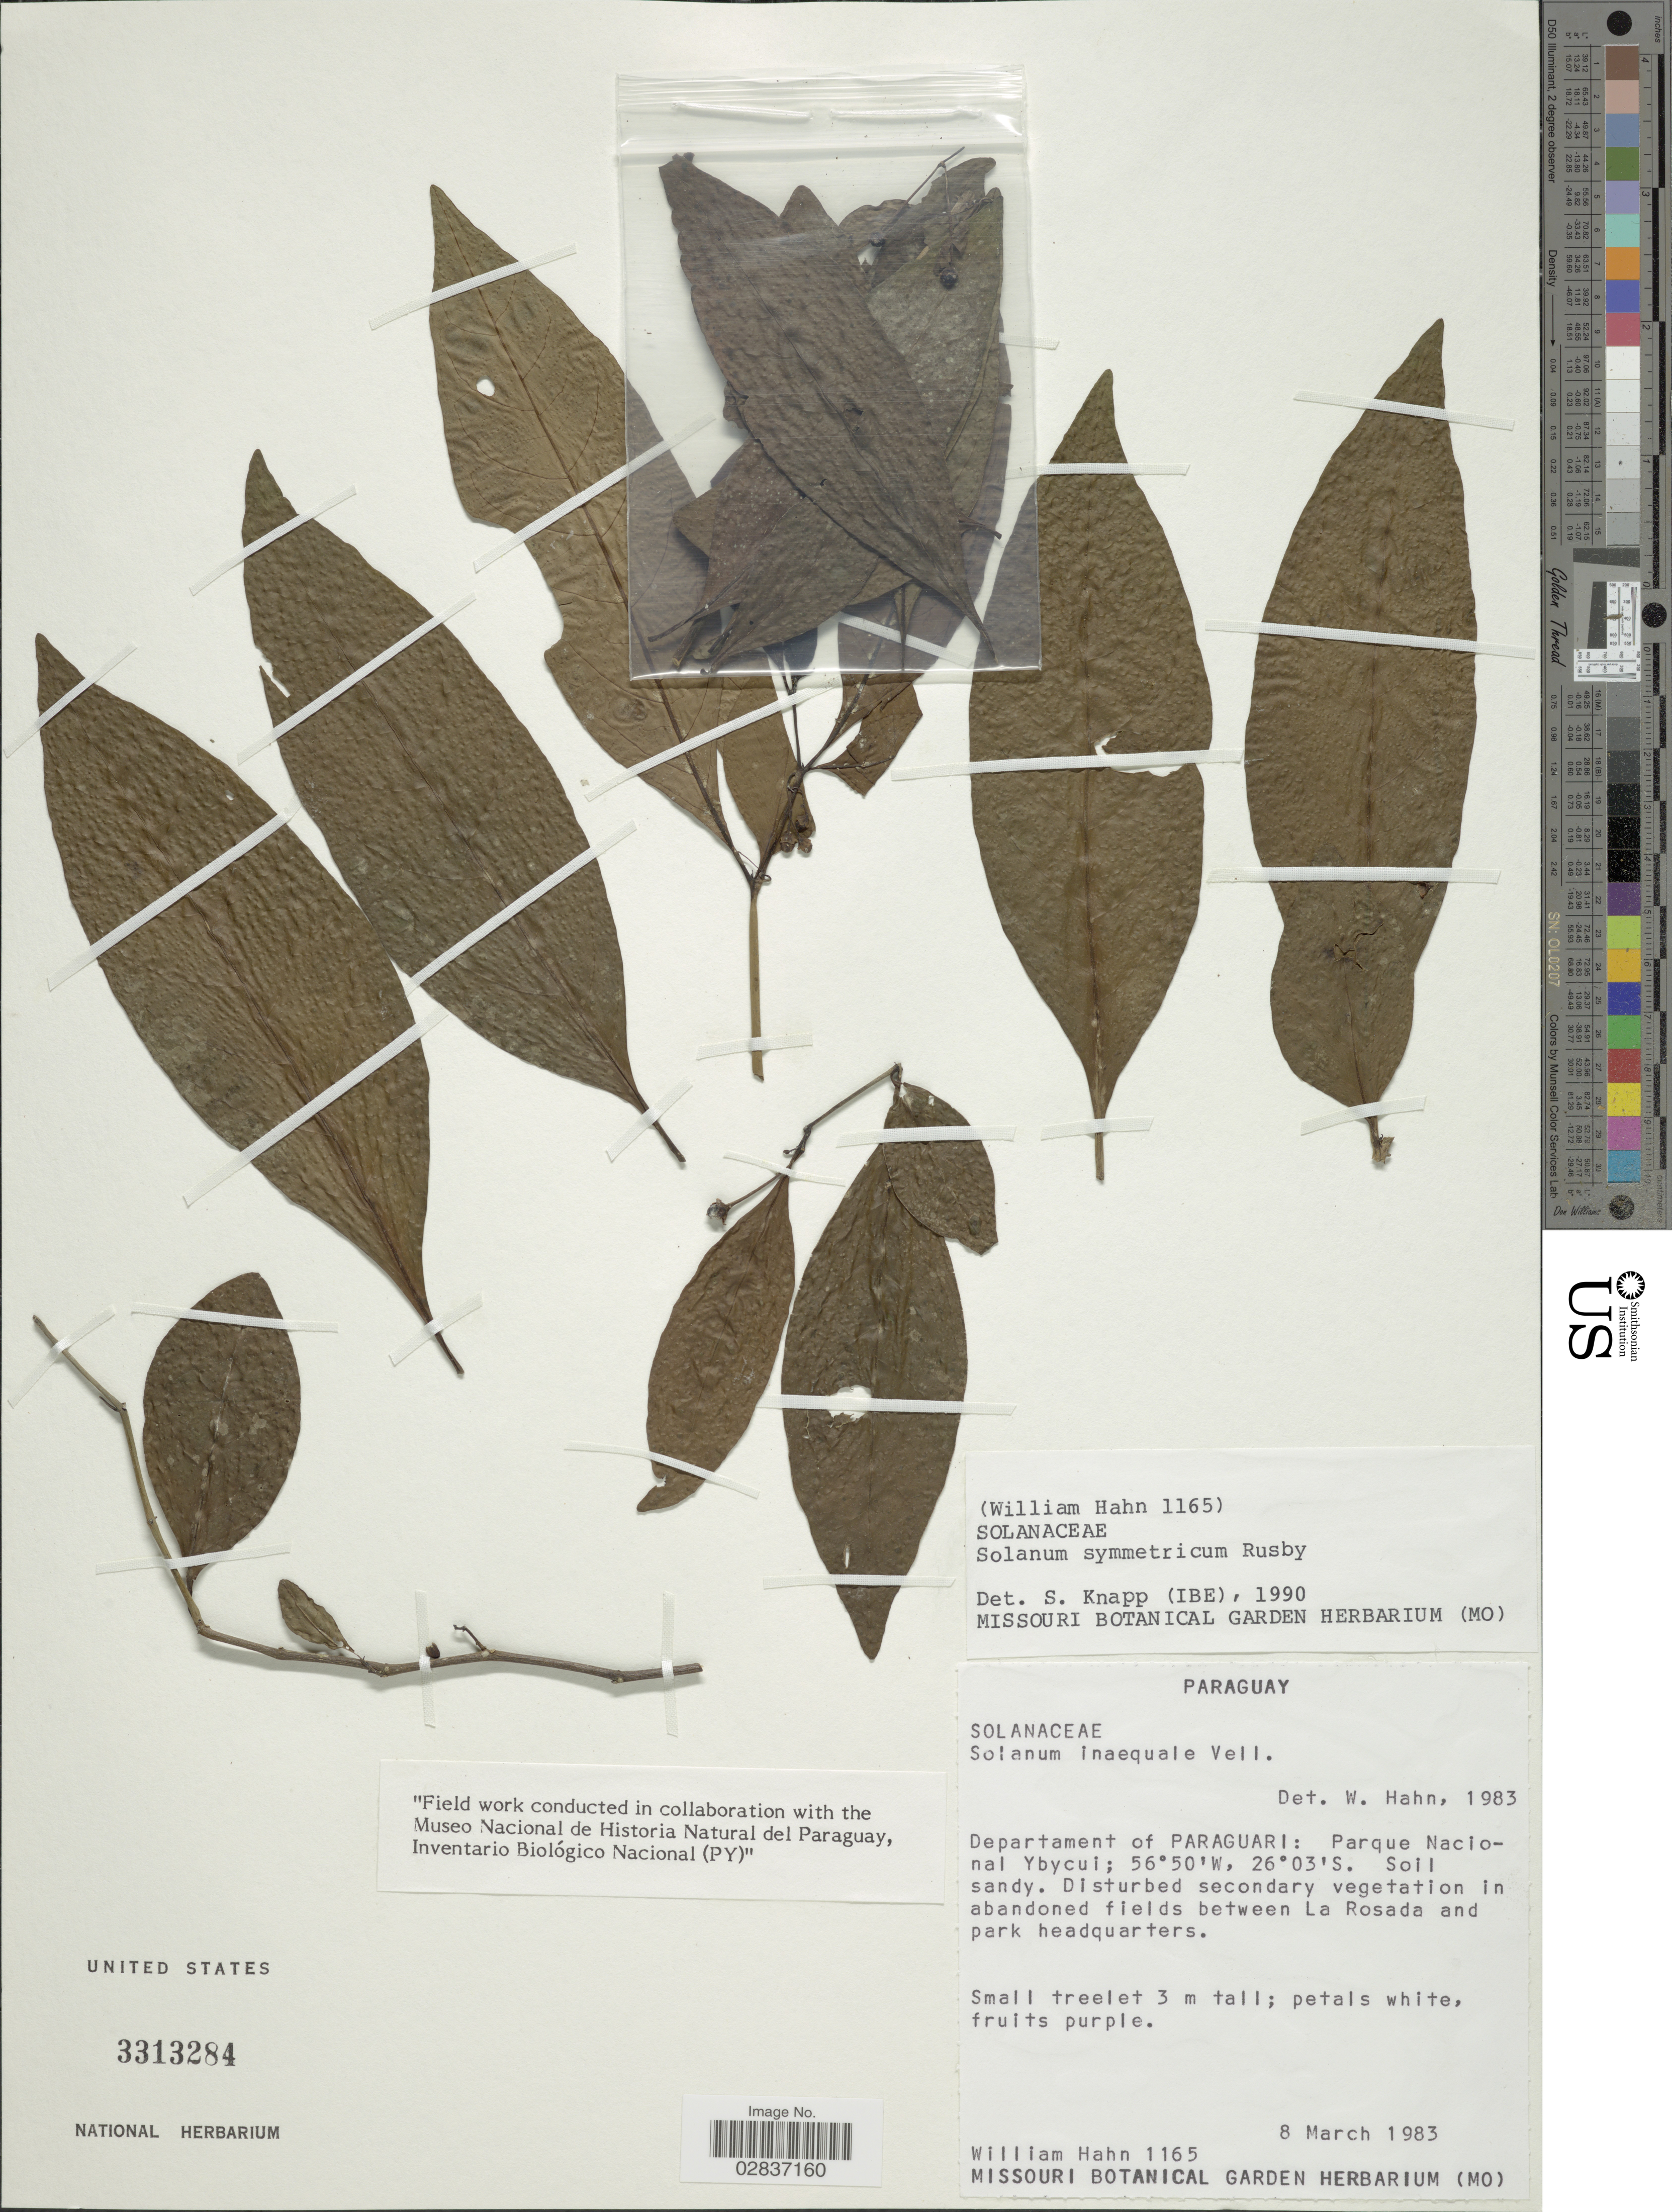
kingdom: Plantae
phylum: Tracheophyta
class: Magnoliopsida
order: Solanales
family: Solanaceae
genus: Solanum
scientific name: Solanum symmetricum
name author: Rusby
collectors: W. J. Hahn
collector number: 1165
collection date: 1983-03-08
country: Paraguay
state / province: Paraguari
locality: Department of Paraguari: Parque Nacional Ybycui. Disturbed secondary vegetation in abandoned fields between La Rosadad and park headquarters.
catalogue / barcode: US 3313284